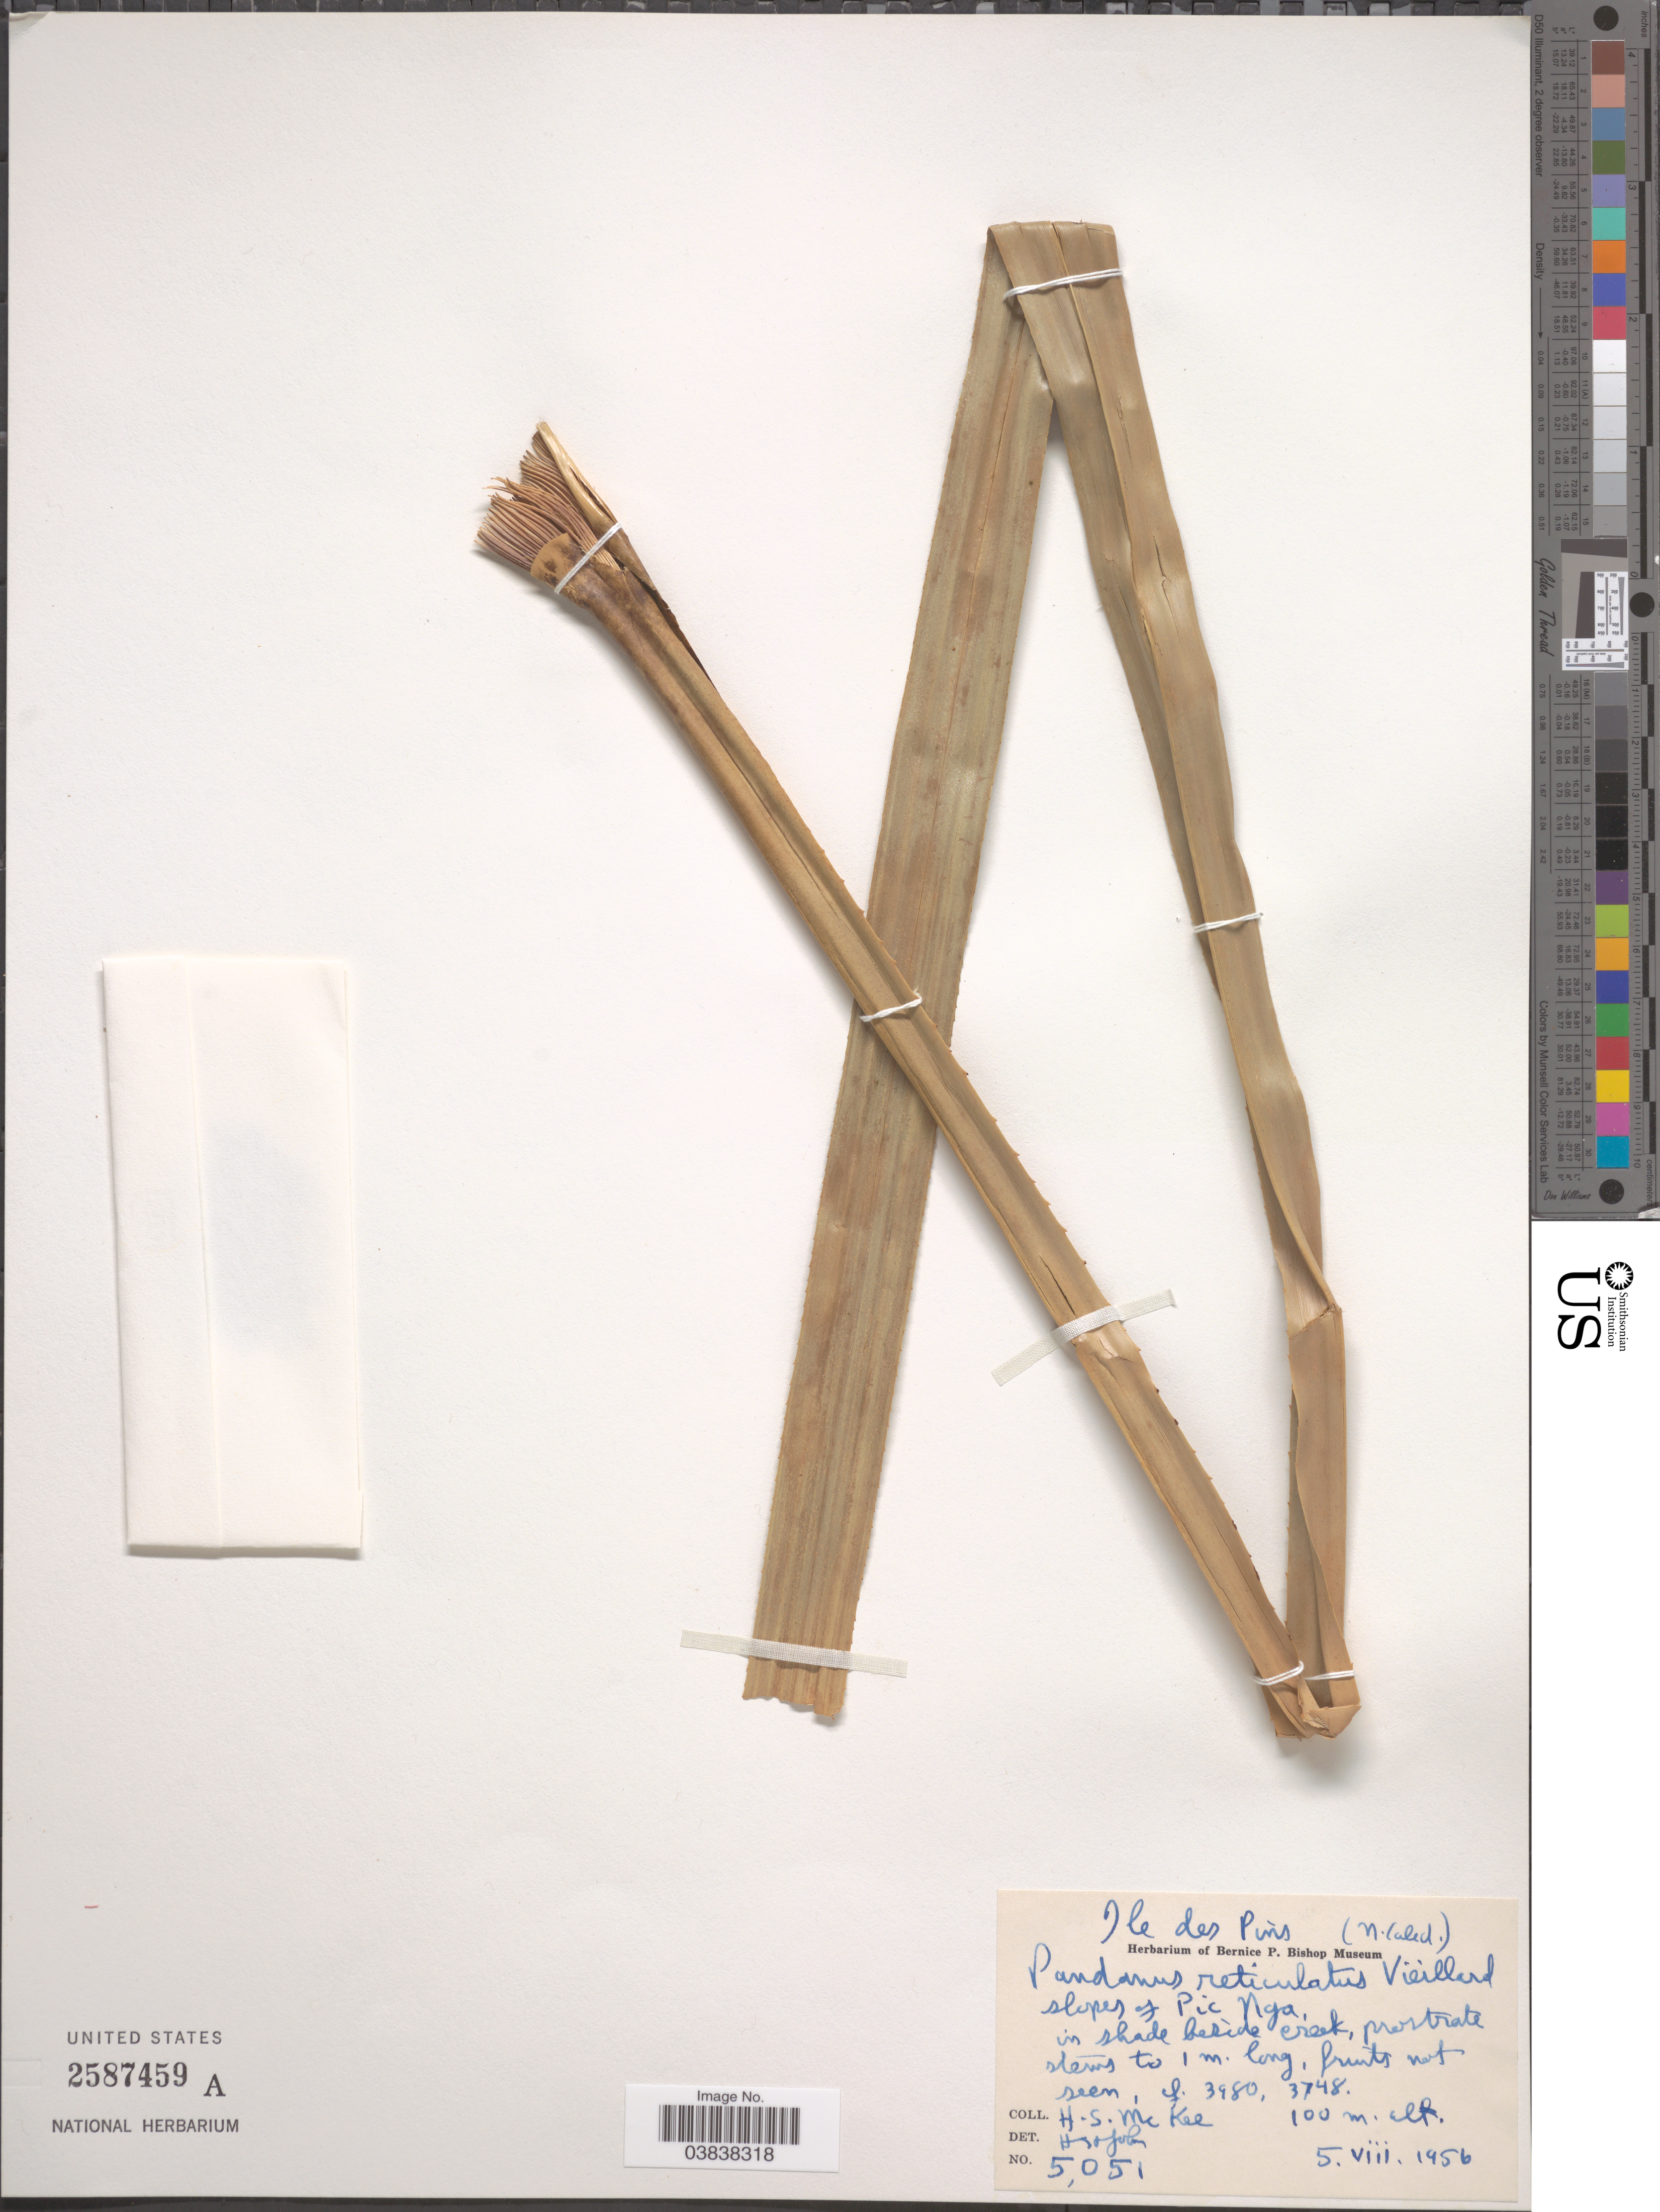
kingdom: Plantae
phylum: Tracheophyta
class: Liliopsida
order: Pandanales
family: Pandanaceae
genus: Pandanus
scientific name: Pandanus reticulatus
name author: Vieill.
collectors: H. S. McKee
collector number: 5051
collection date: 1956-08-05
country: New Caledonia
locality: Ile des Pins. Slopes of Pic Nga.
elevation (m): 100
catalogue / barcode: US 2587459A